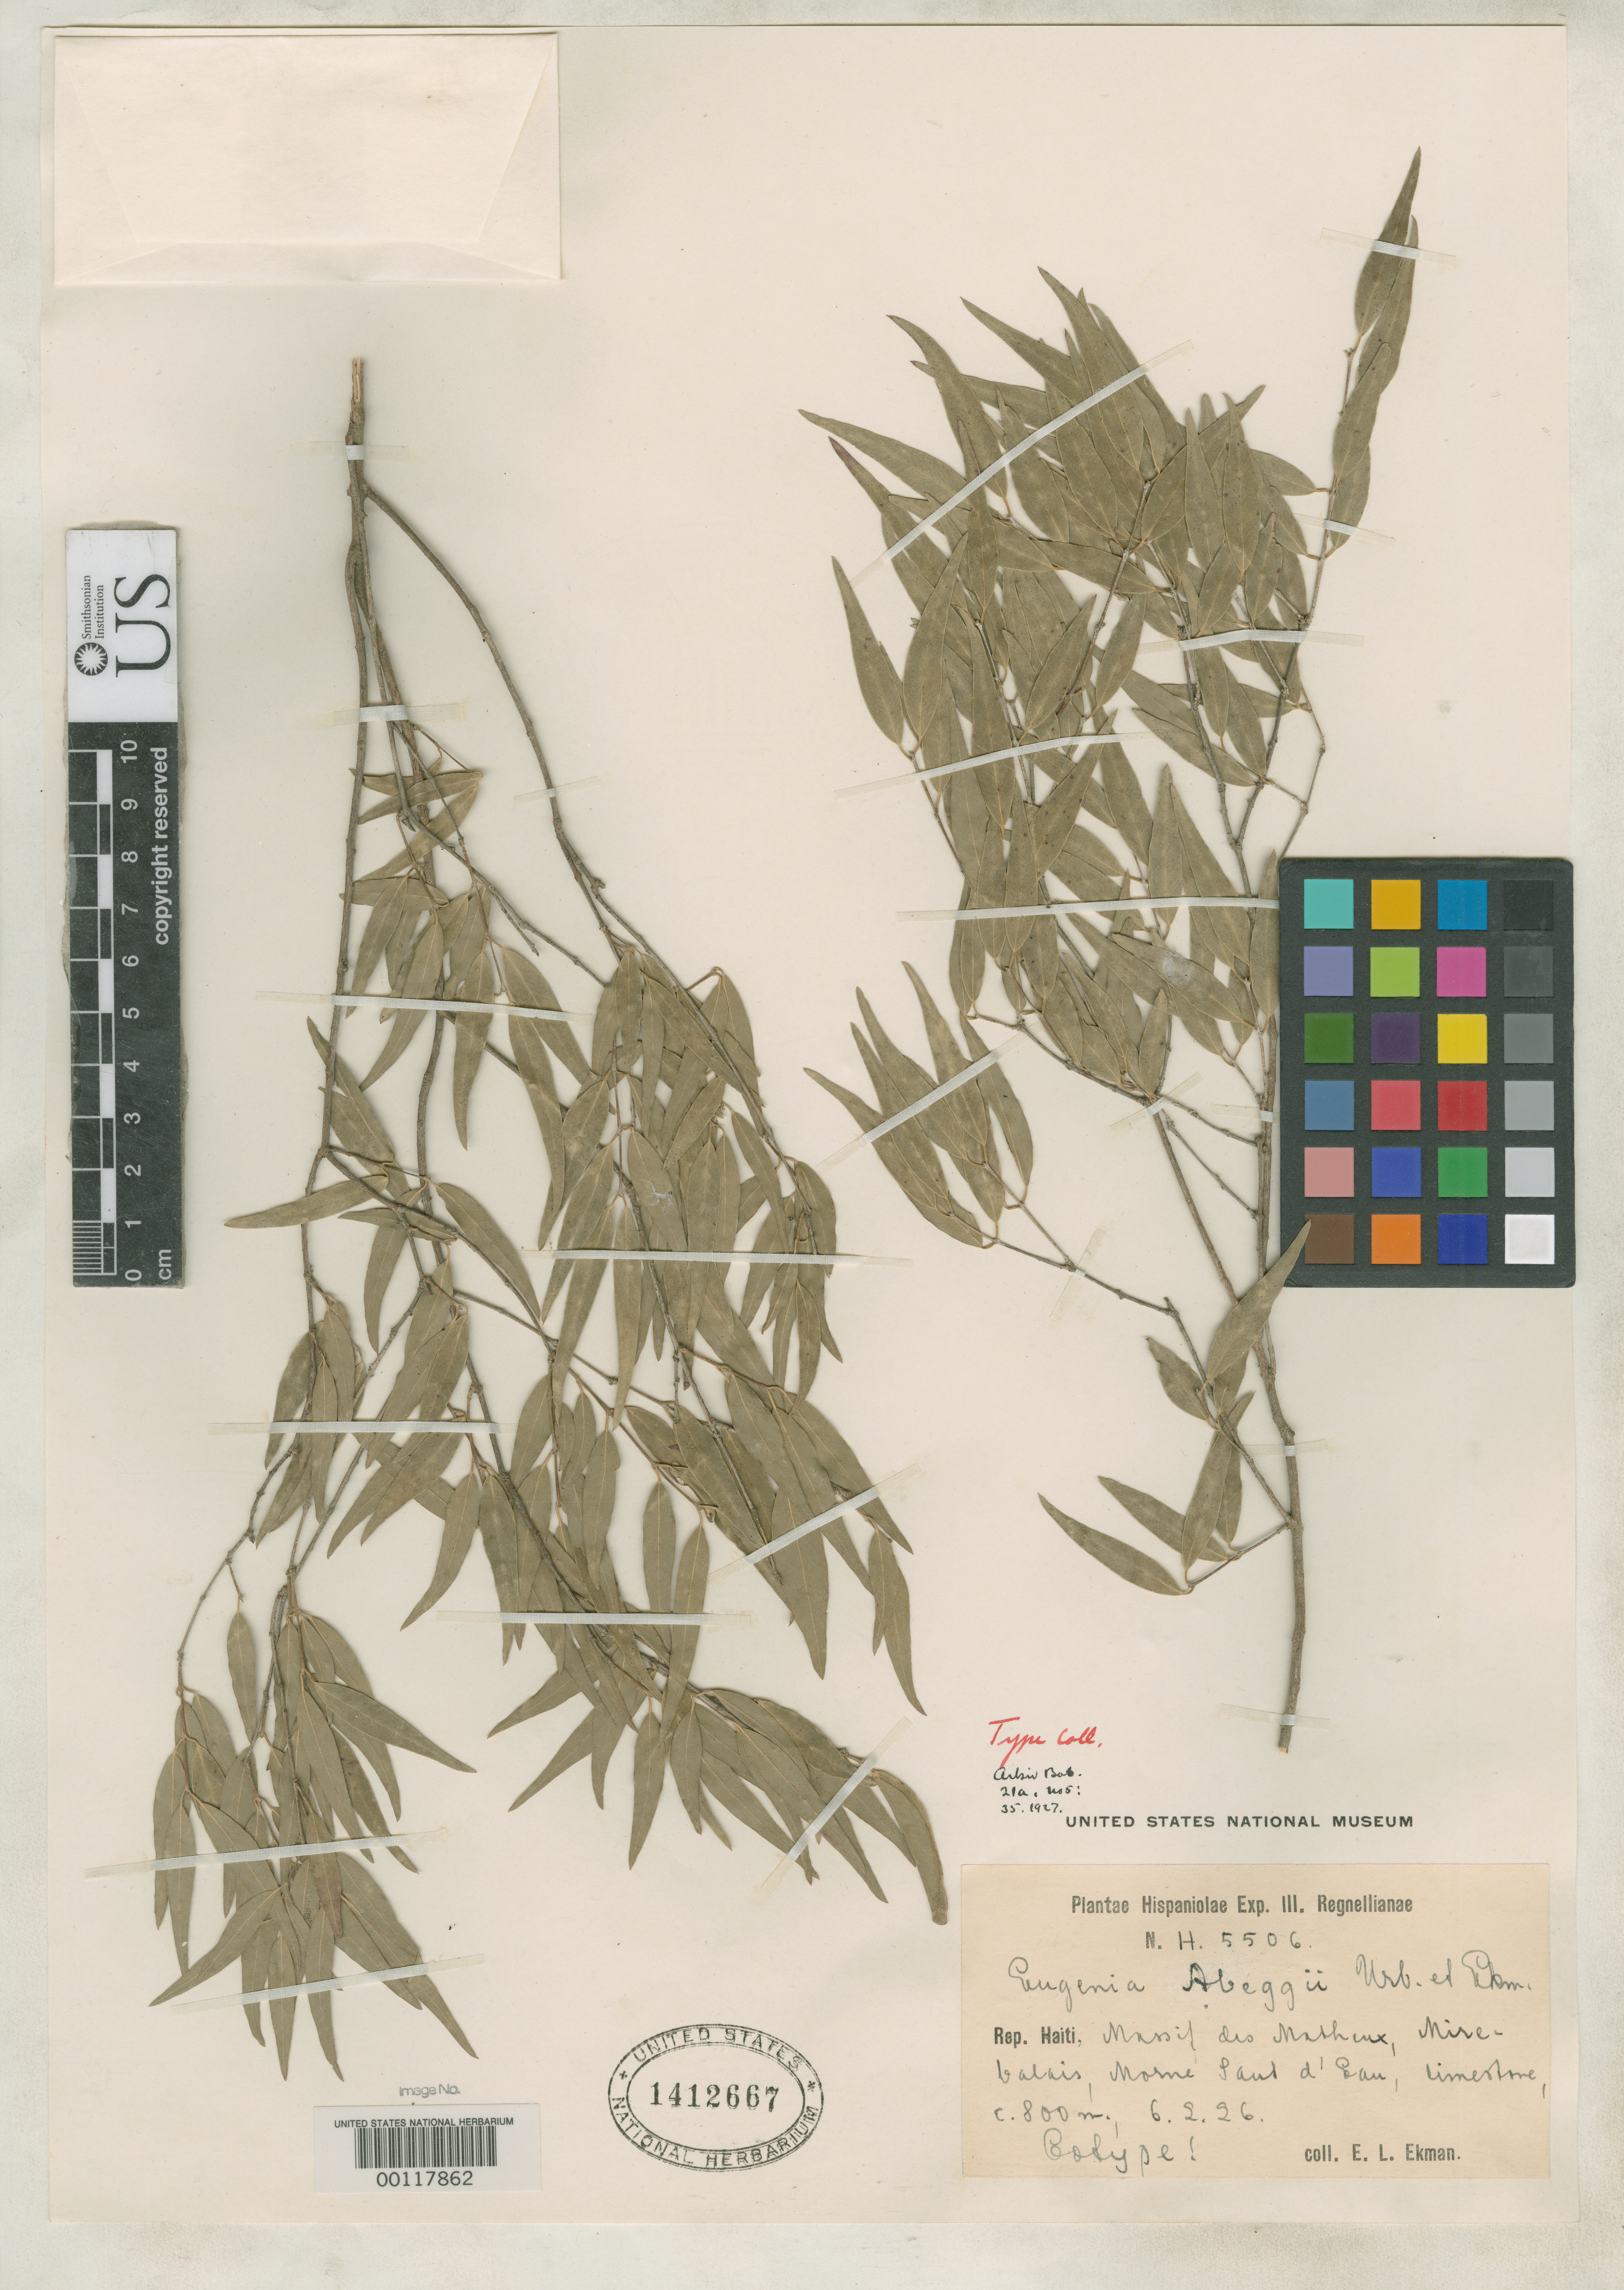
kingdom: Plantae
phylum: Tracheophyta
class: Magnoliopsida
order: Myrtales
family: Myrtaceae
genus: Eugenia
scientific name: Eugenia abeggii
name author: Urb. & Ekman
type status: Isotype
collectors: E. L. Ekman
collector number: H 5506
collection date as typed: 06 Feb 1926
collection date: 1926-02-06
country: Haiti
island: Hispaniola Island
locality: Massif de Matheux, prope Miorebalais, Morne Saut D'eau.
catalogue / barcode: US 1412667